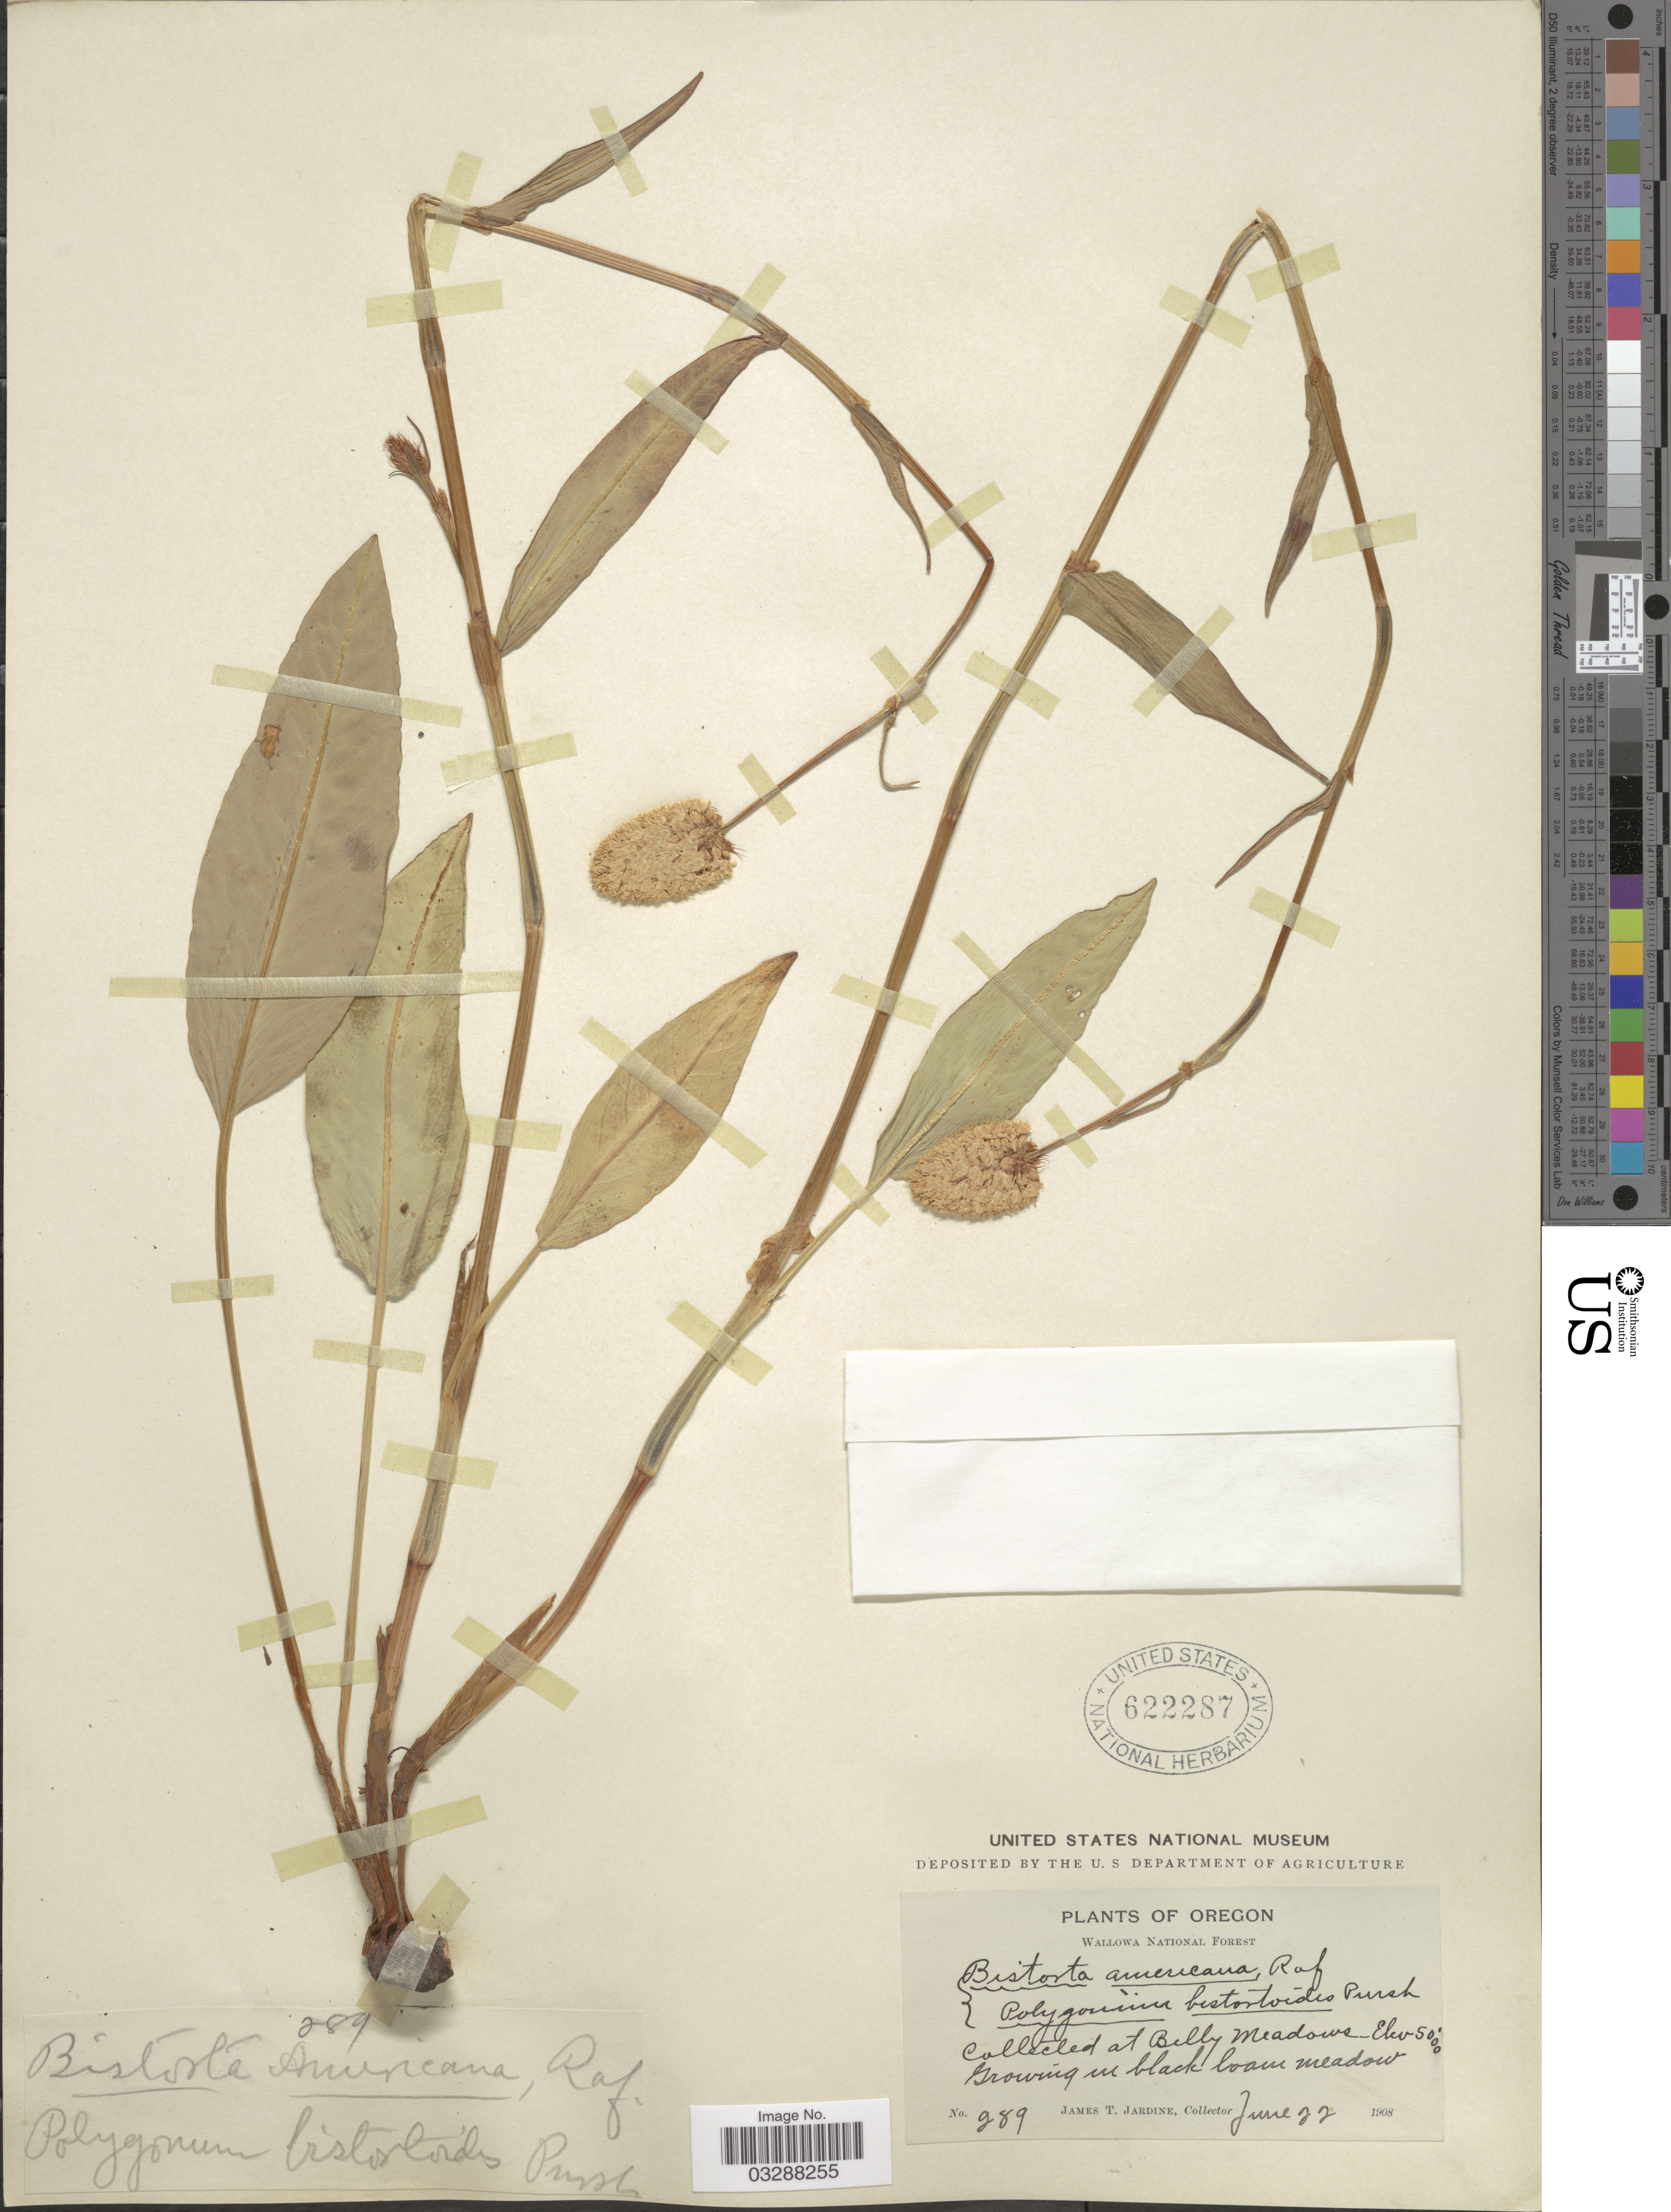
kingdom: Plantae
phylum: Tracheophyta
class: Magnoliopsida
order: Caryophyllales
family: Polygonaceae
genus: Bistorta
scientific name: Bistorta bistortoides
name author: (Pursh) Small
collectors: J. T. Jardine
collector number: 289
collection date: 1908-06-22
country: United States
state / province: Oregon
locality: Wallowa National Forest. At Belly Meadows.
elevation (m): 1524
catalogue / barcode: US 622287